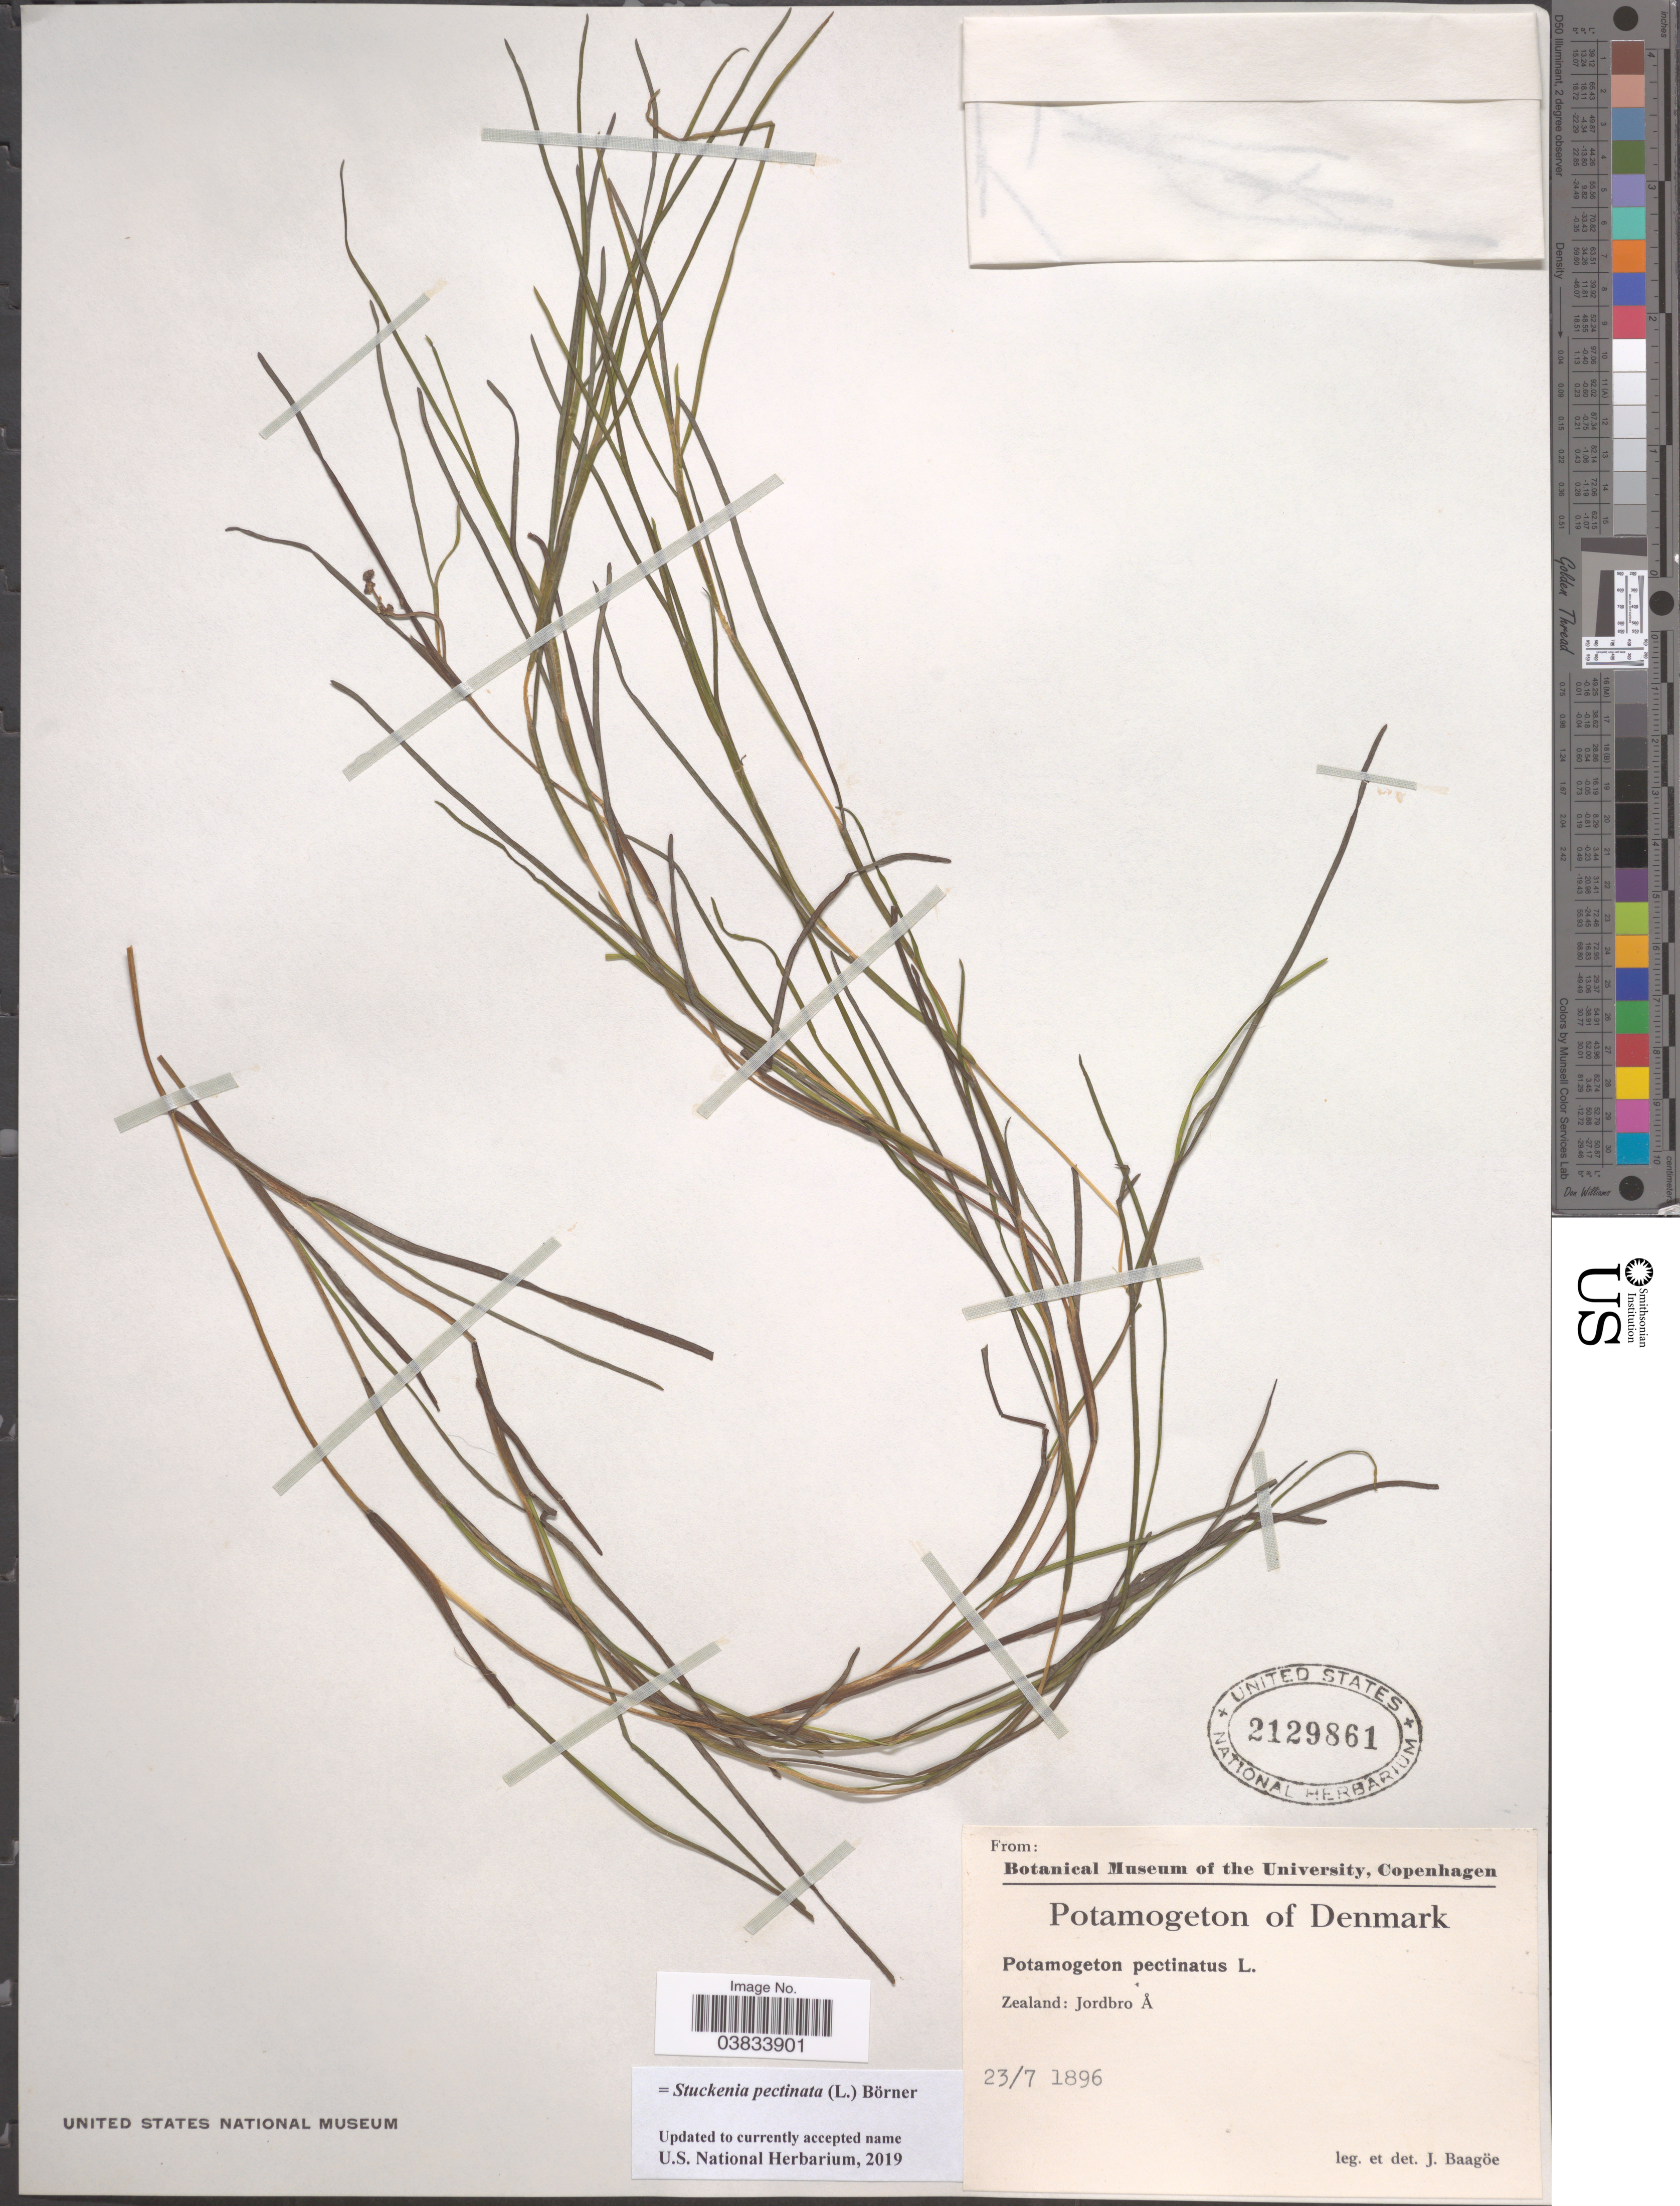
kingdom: Plantae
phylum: Tracheophyta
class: Liliopsida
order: Alismatales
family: Potamogetonaceae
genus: Stuckenia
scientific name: Stuckenia pectinata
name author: (L.) Börner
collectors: J. Baagoe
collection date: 1896-07-23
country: Denmark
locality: Zealand: Jordbro Å.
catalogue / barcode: US 2129861